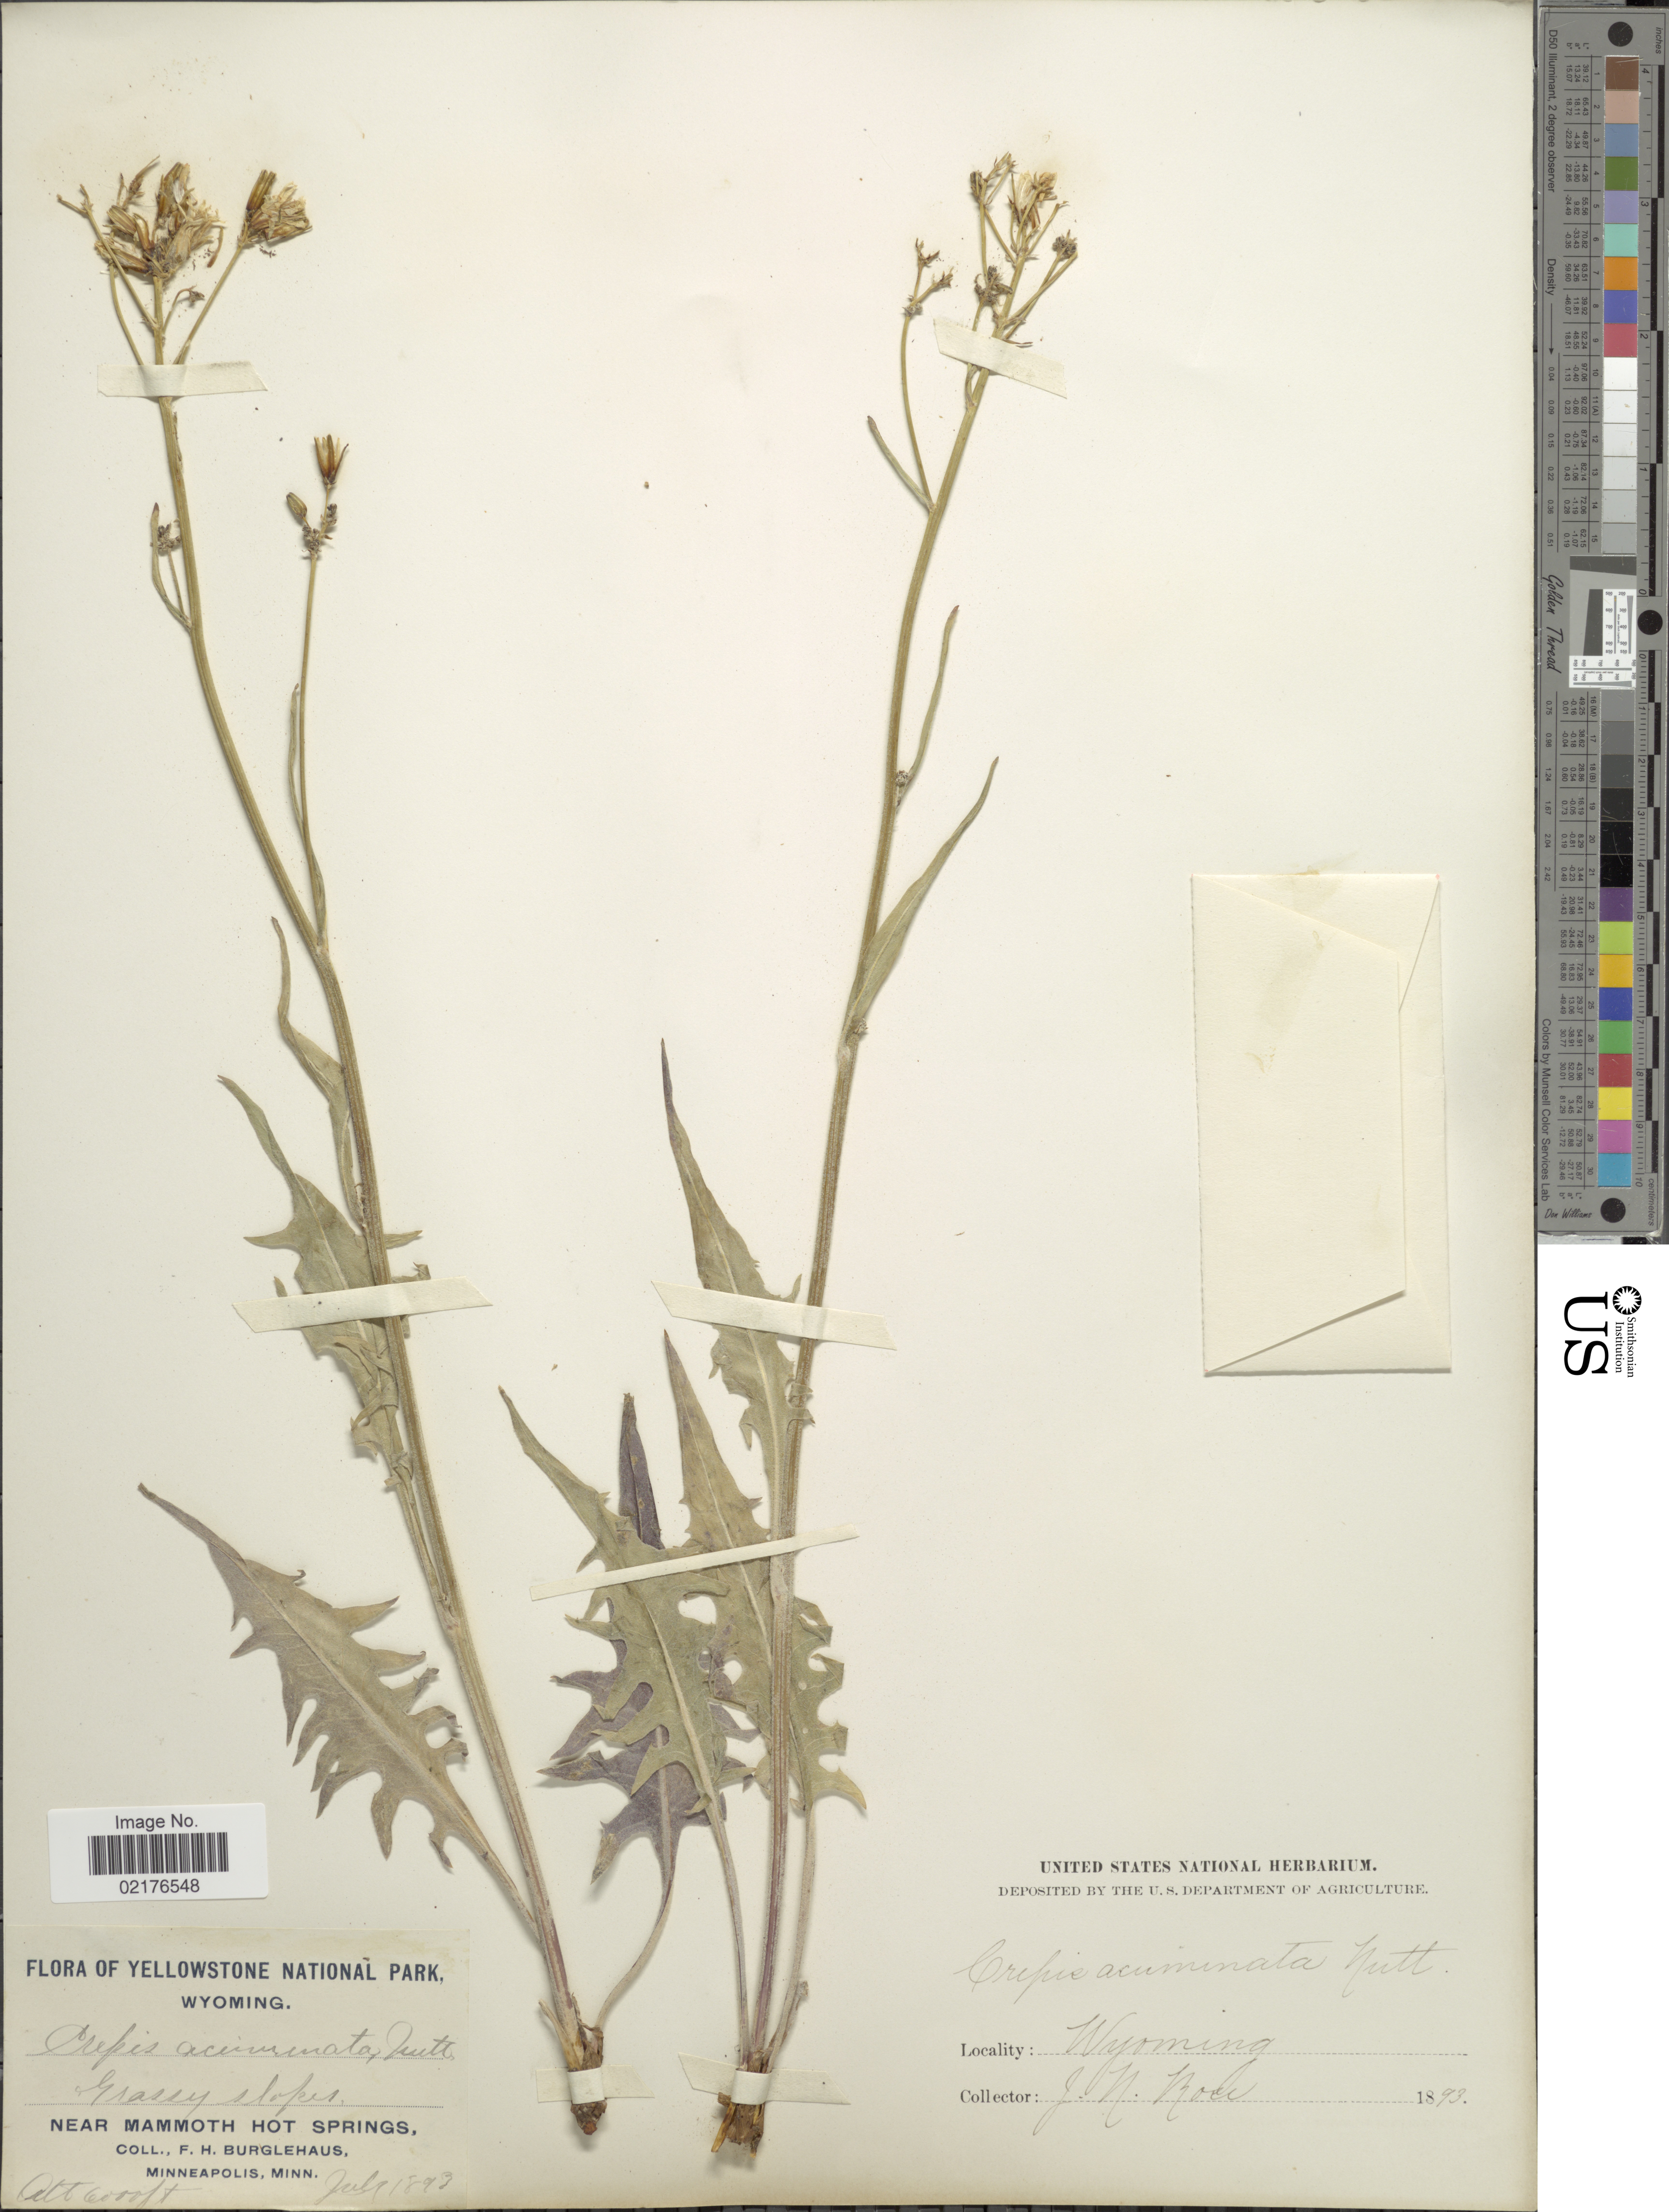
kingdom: Plantae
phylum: Tracheophyta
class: Magnoliopsida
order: Asterales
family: Asteraceae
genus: Crepis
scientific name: Crepis acuminata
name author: Nutt.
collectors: F. Burglehaus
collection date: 1893-07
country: United States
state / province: Wyoming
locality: Yellowstone National Park, Grassy slopes, Near Mammoth Springs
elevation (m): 1829